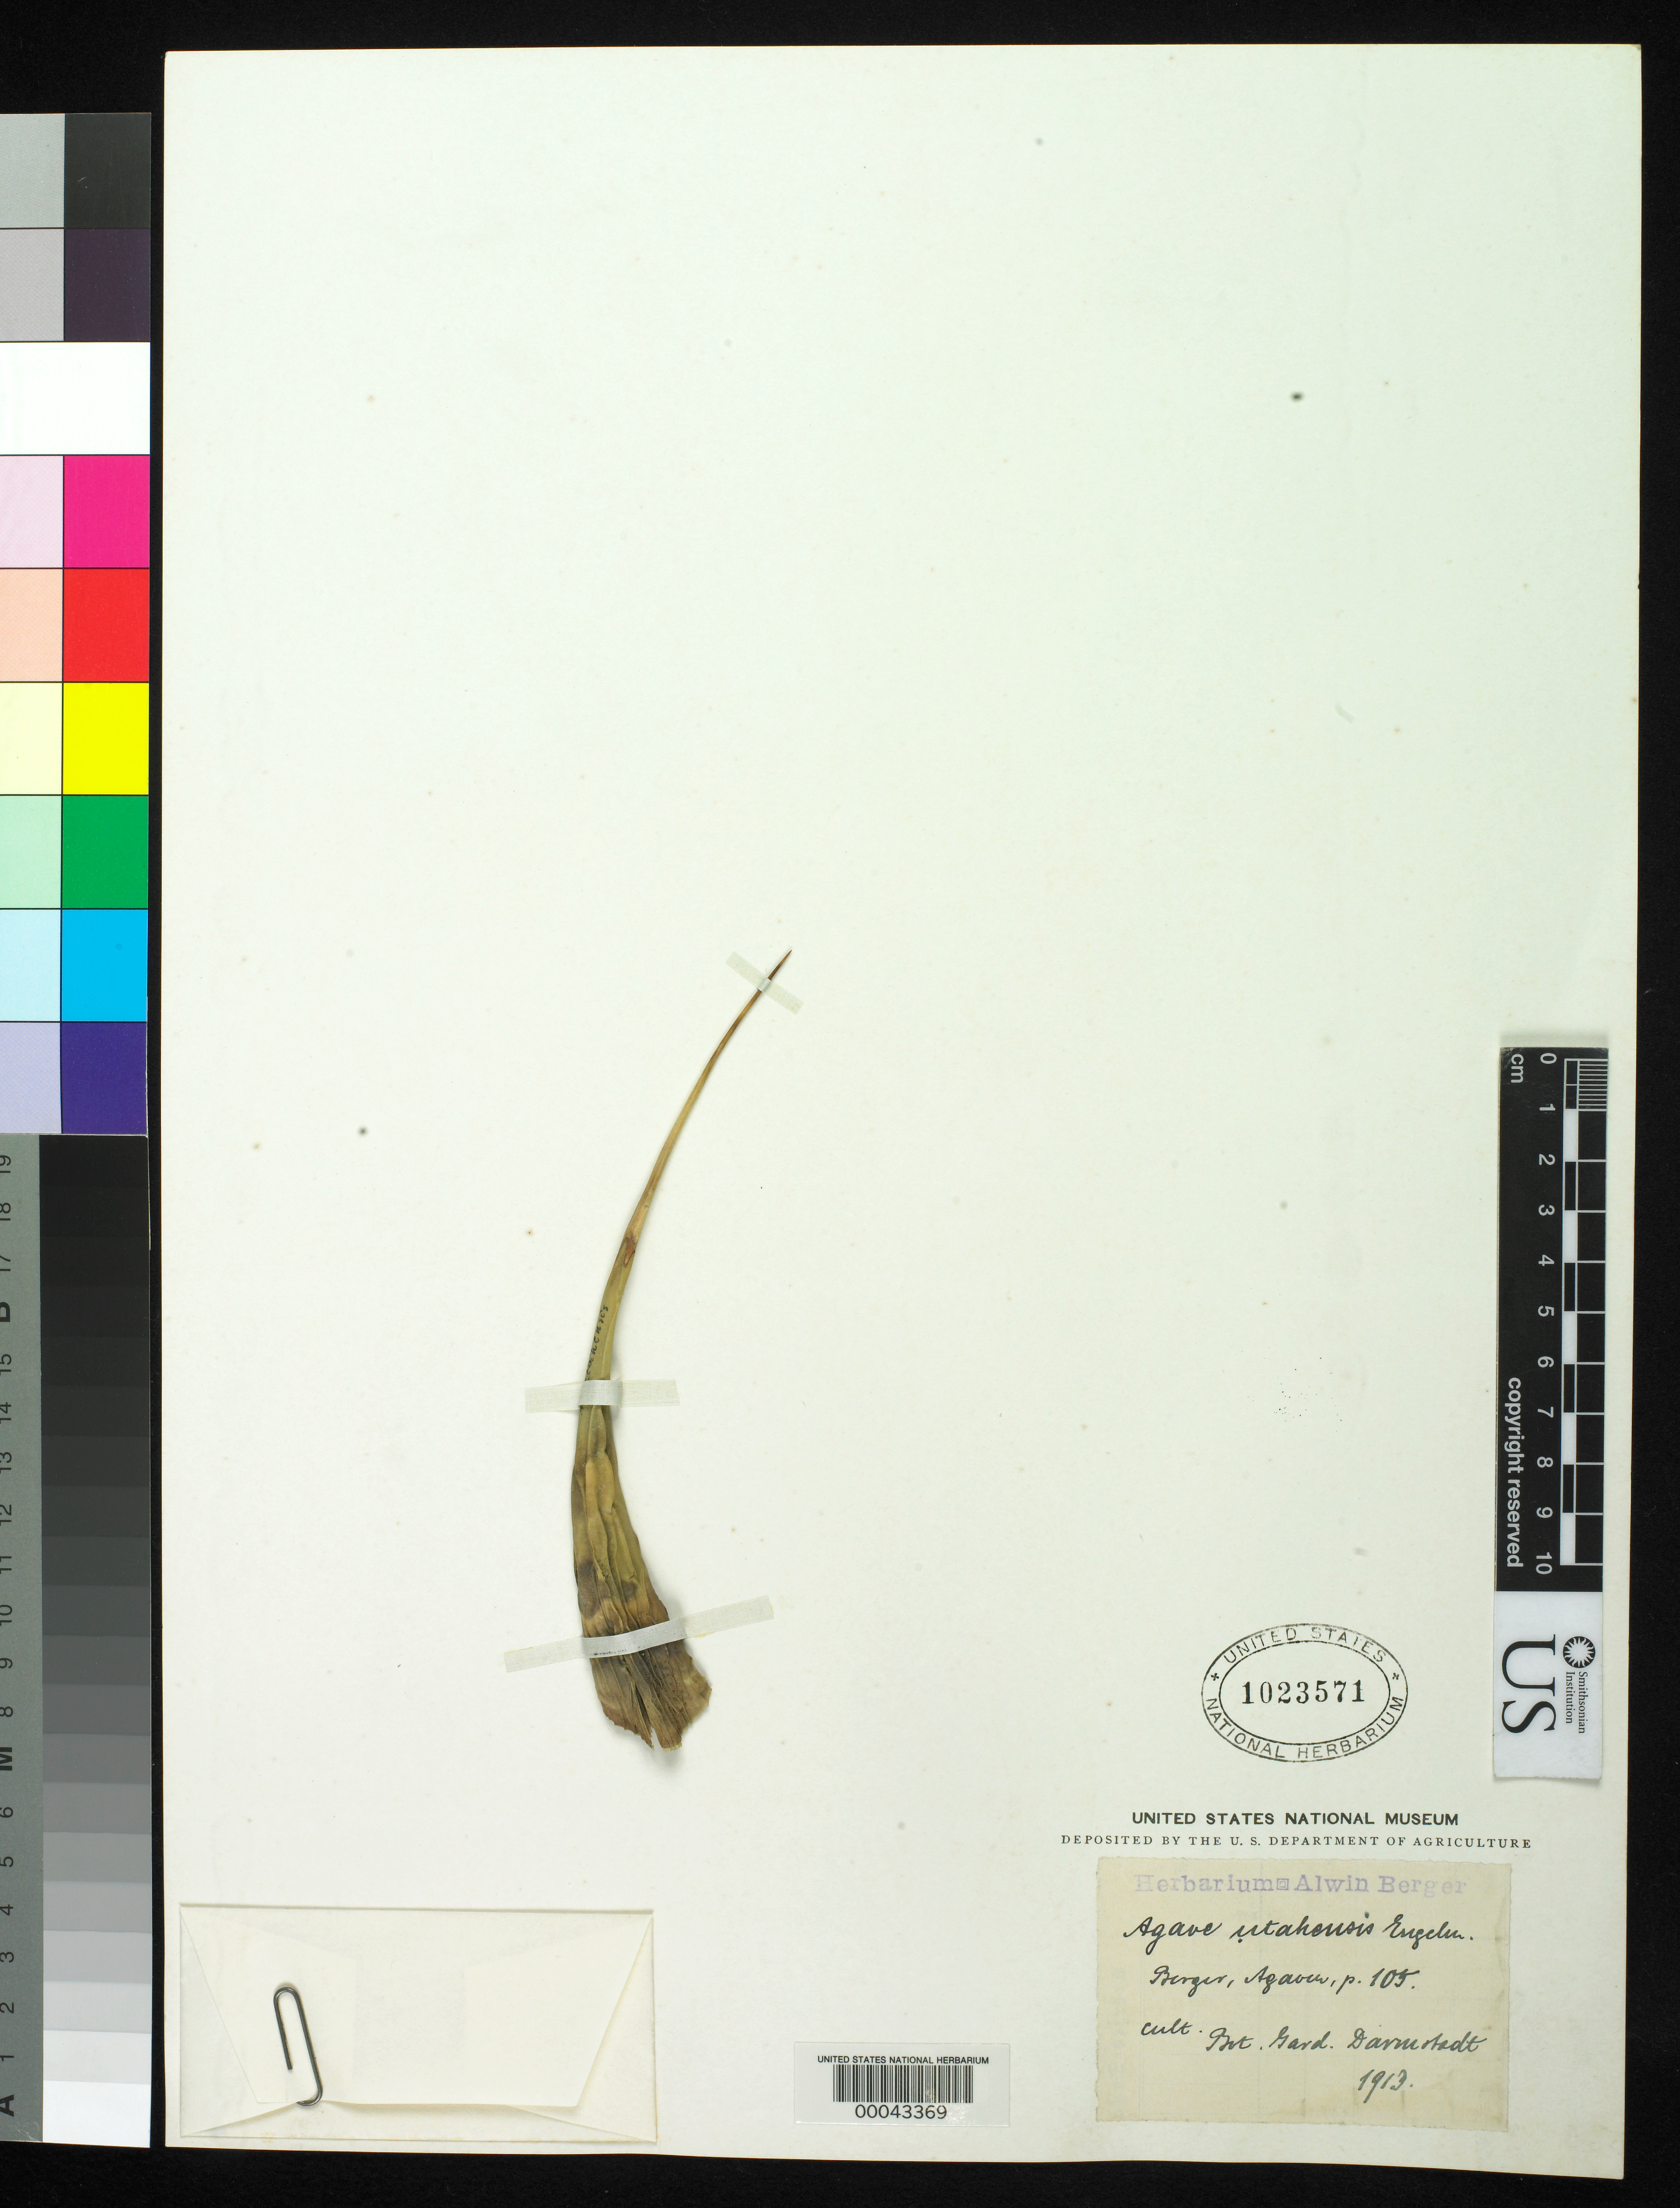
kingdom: Plantae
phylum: Tracheophyta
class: Liliopsida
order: Asparagales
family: Asparagaceae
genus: Agave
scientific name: Agave utahensis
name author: Engelm.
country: United States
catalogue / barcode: US 1023571